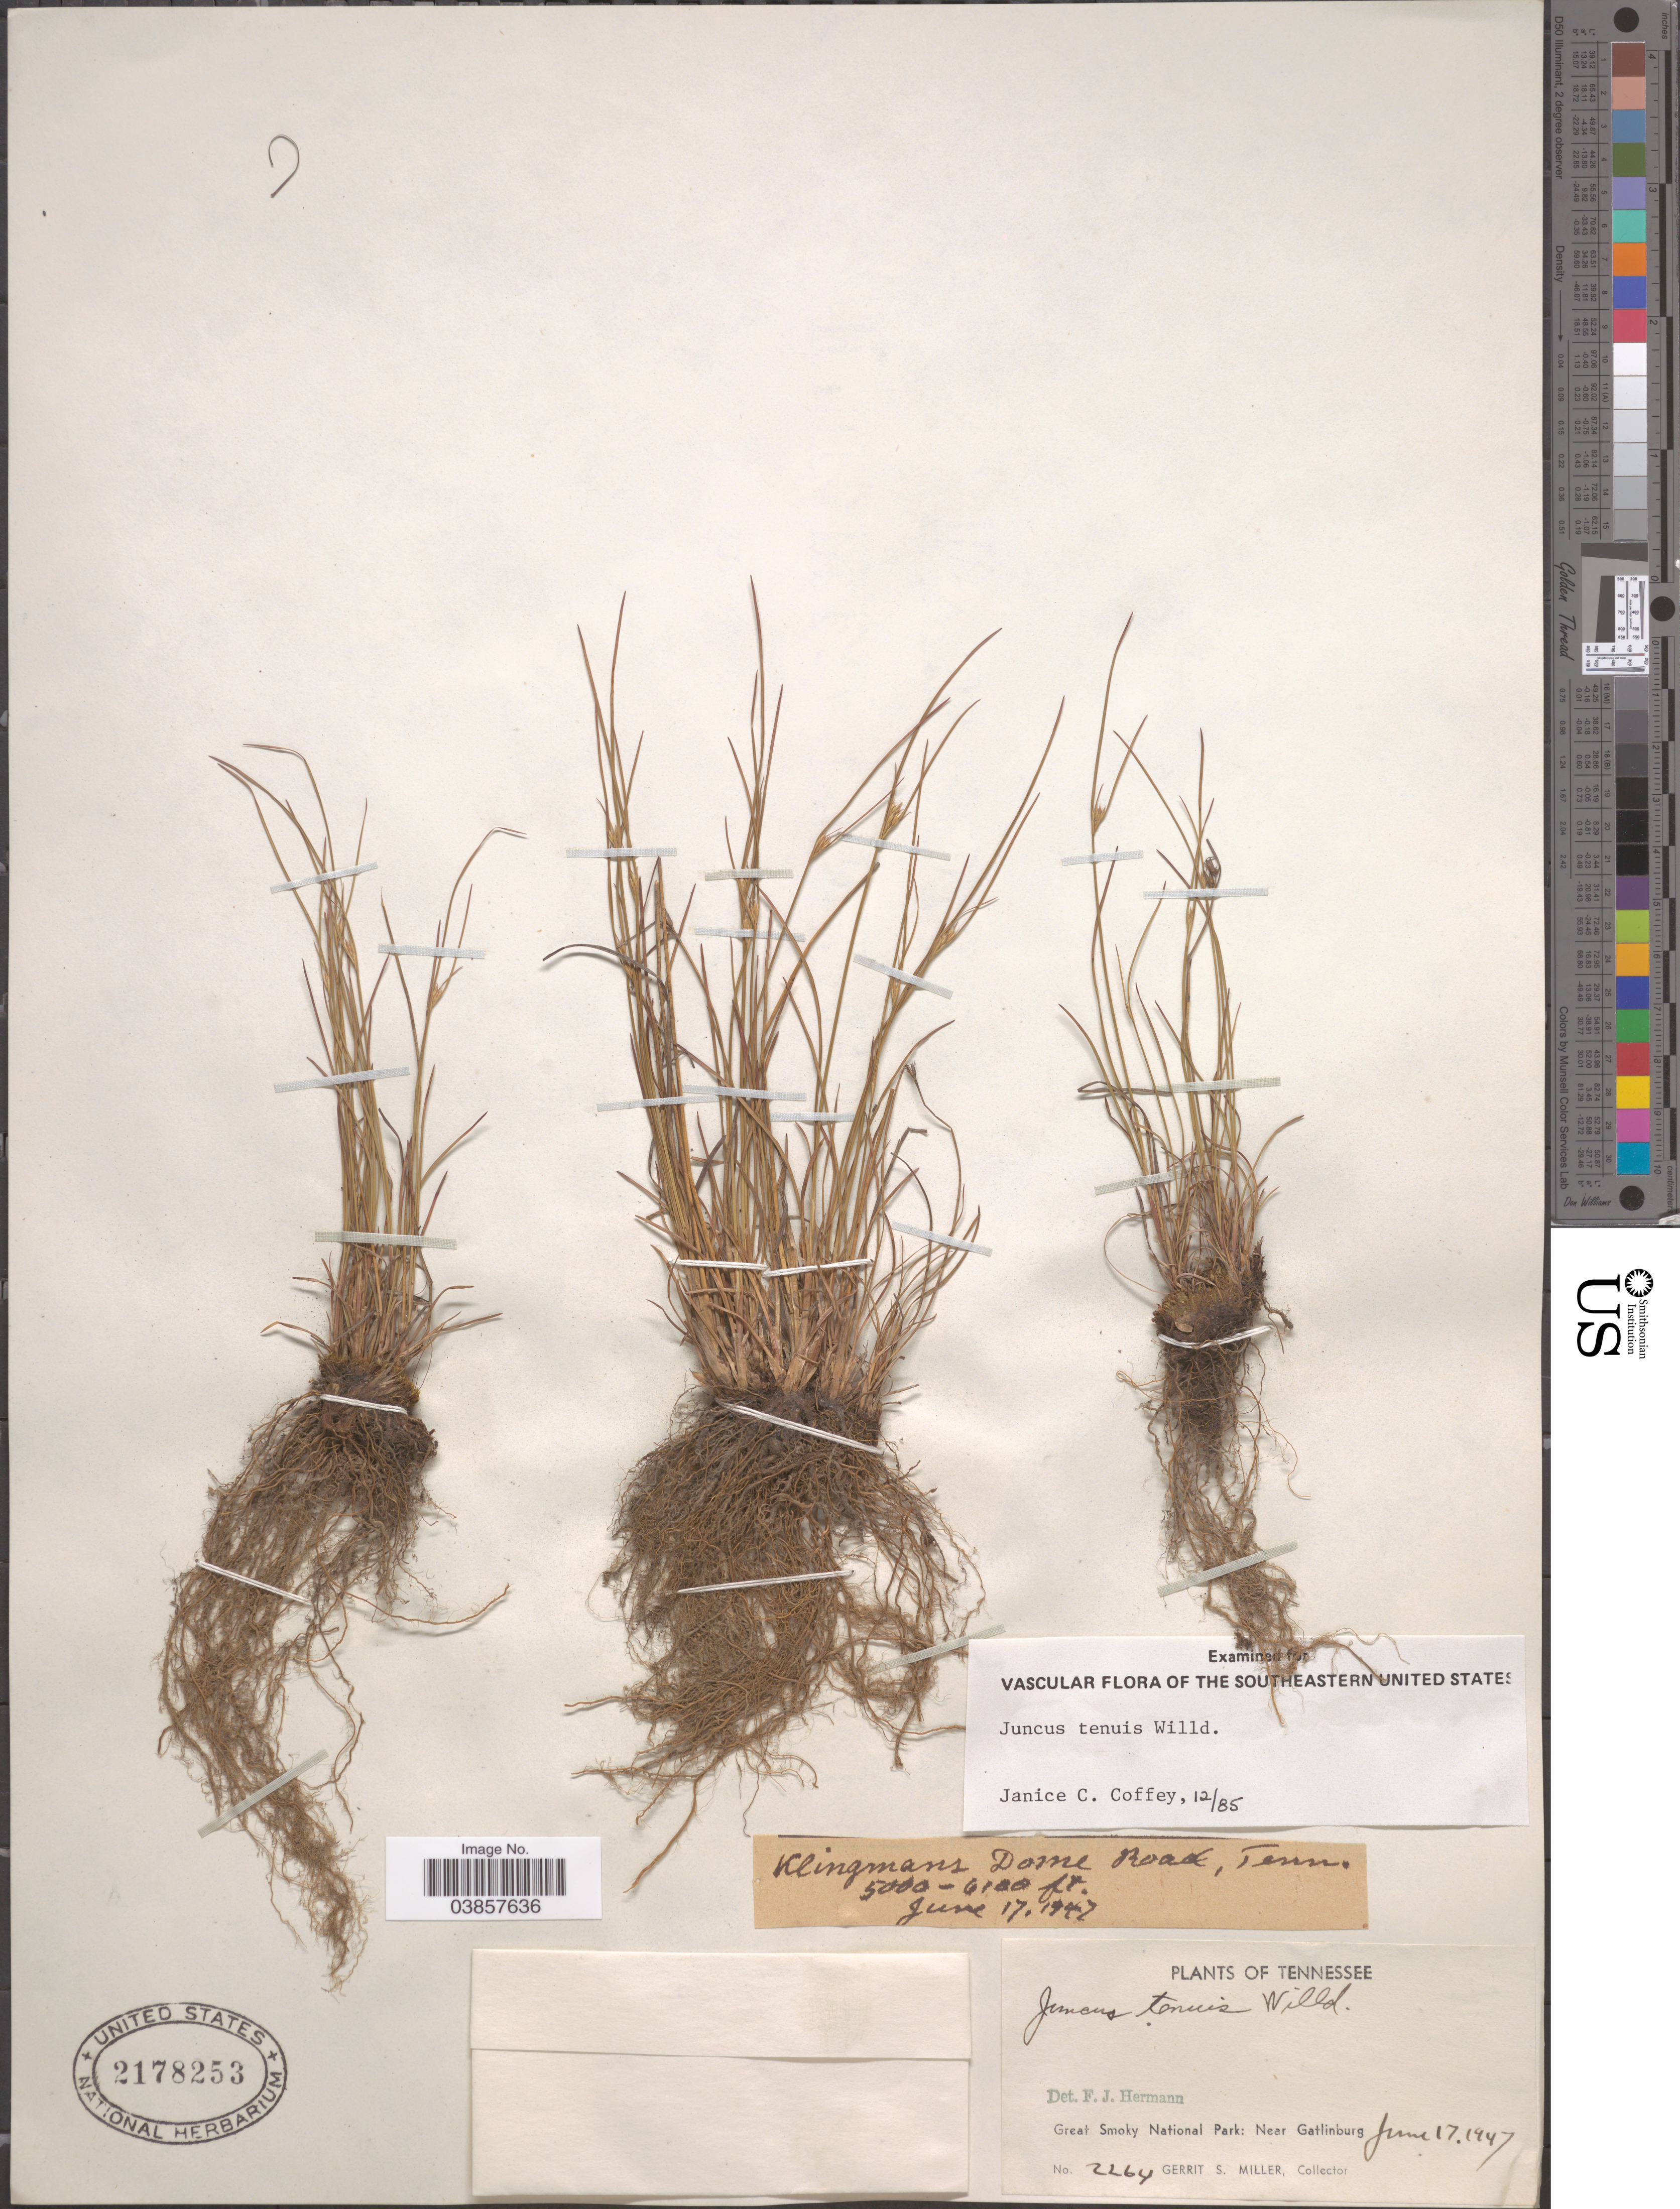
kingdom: Plantae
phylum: Tracheophyta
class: Liliopsida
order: Poales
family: Juncaceae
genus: Juncus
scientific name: Juncus tenuis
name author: Willd.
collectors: G. S. Miller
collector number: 2264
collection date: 1947-06-17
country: United States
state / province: Tennessee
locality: Great Smoky National Park: Near Gatlinburg.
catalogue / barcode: US 2178253